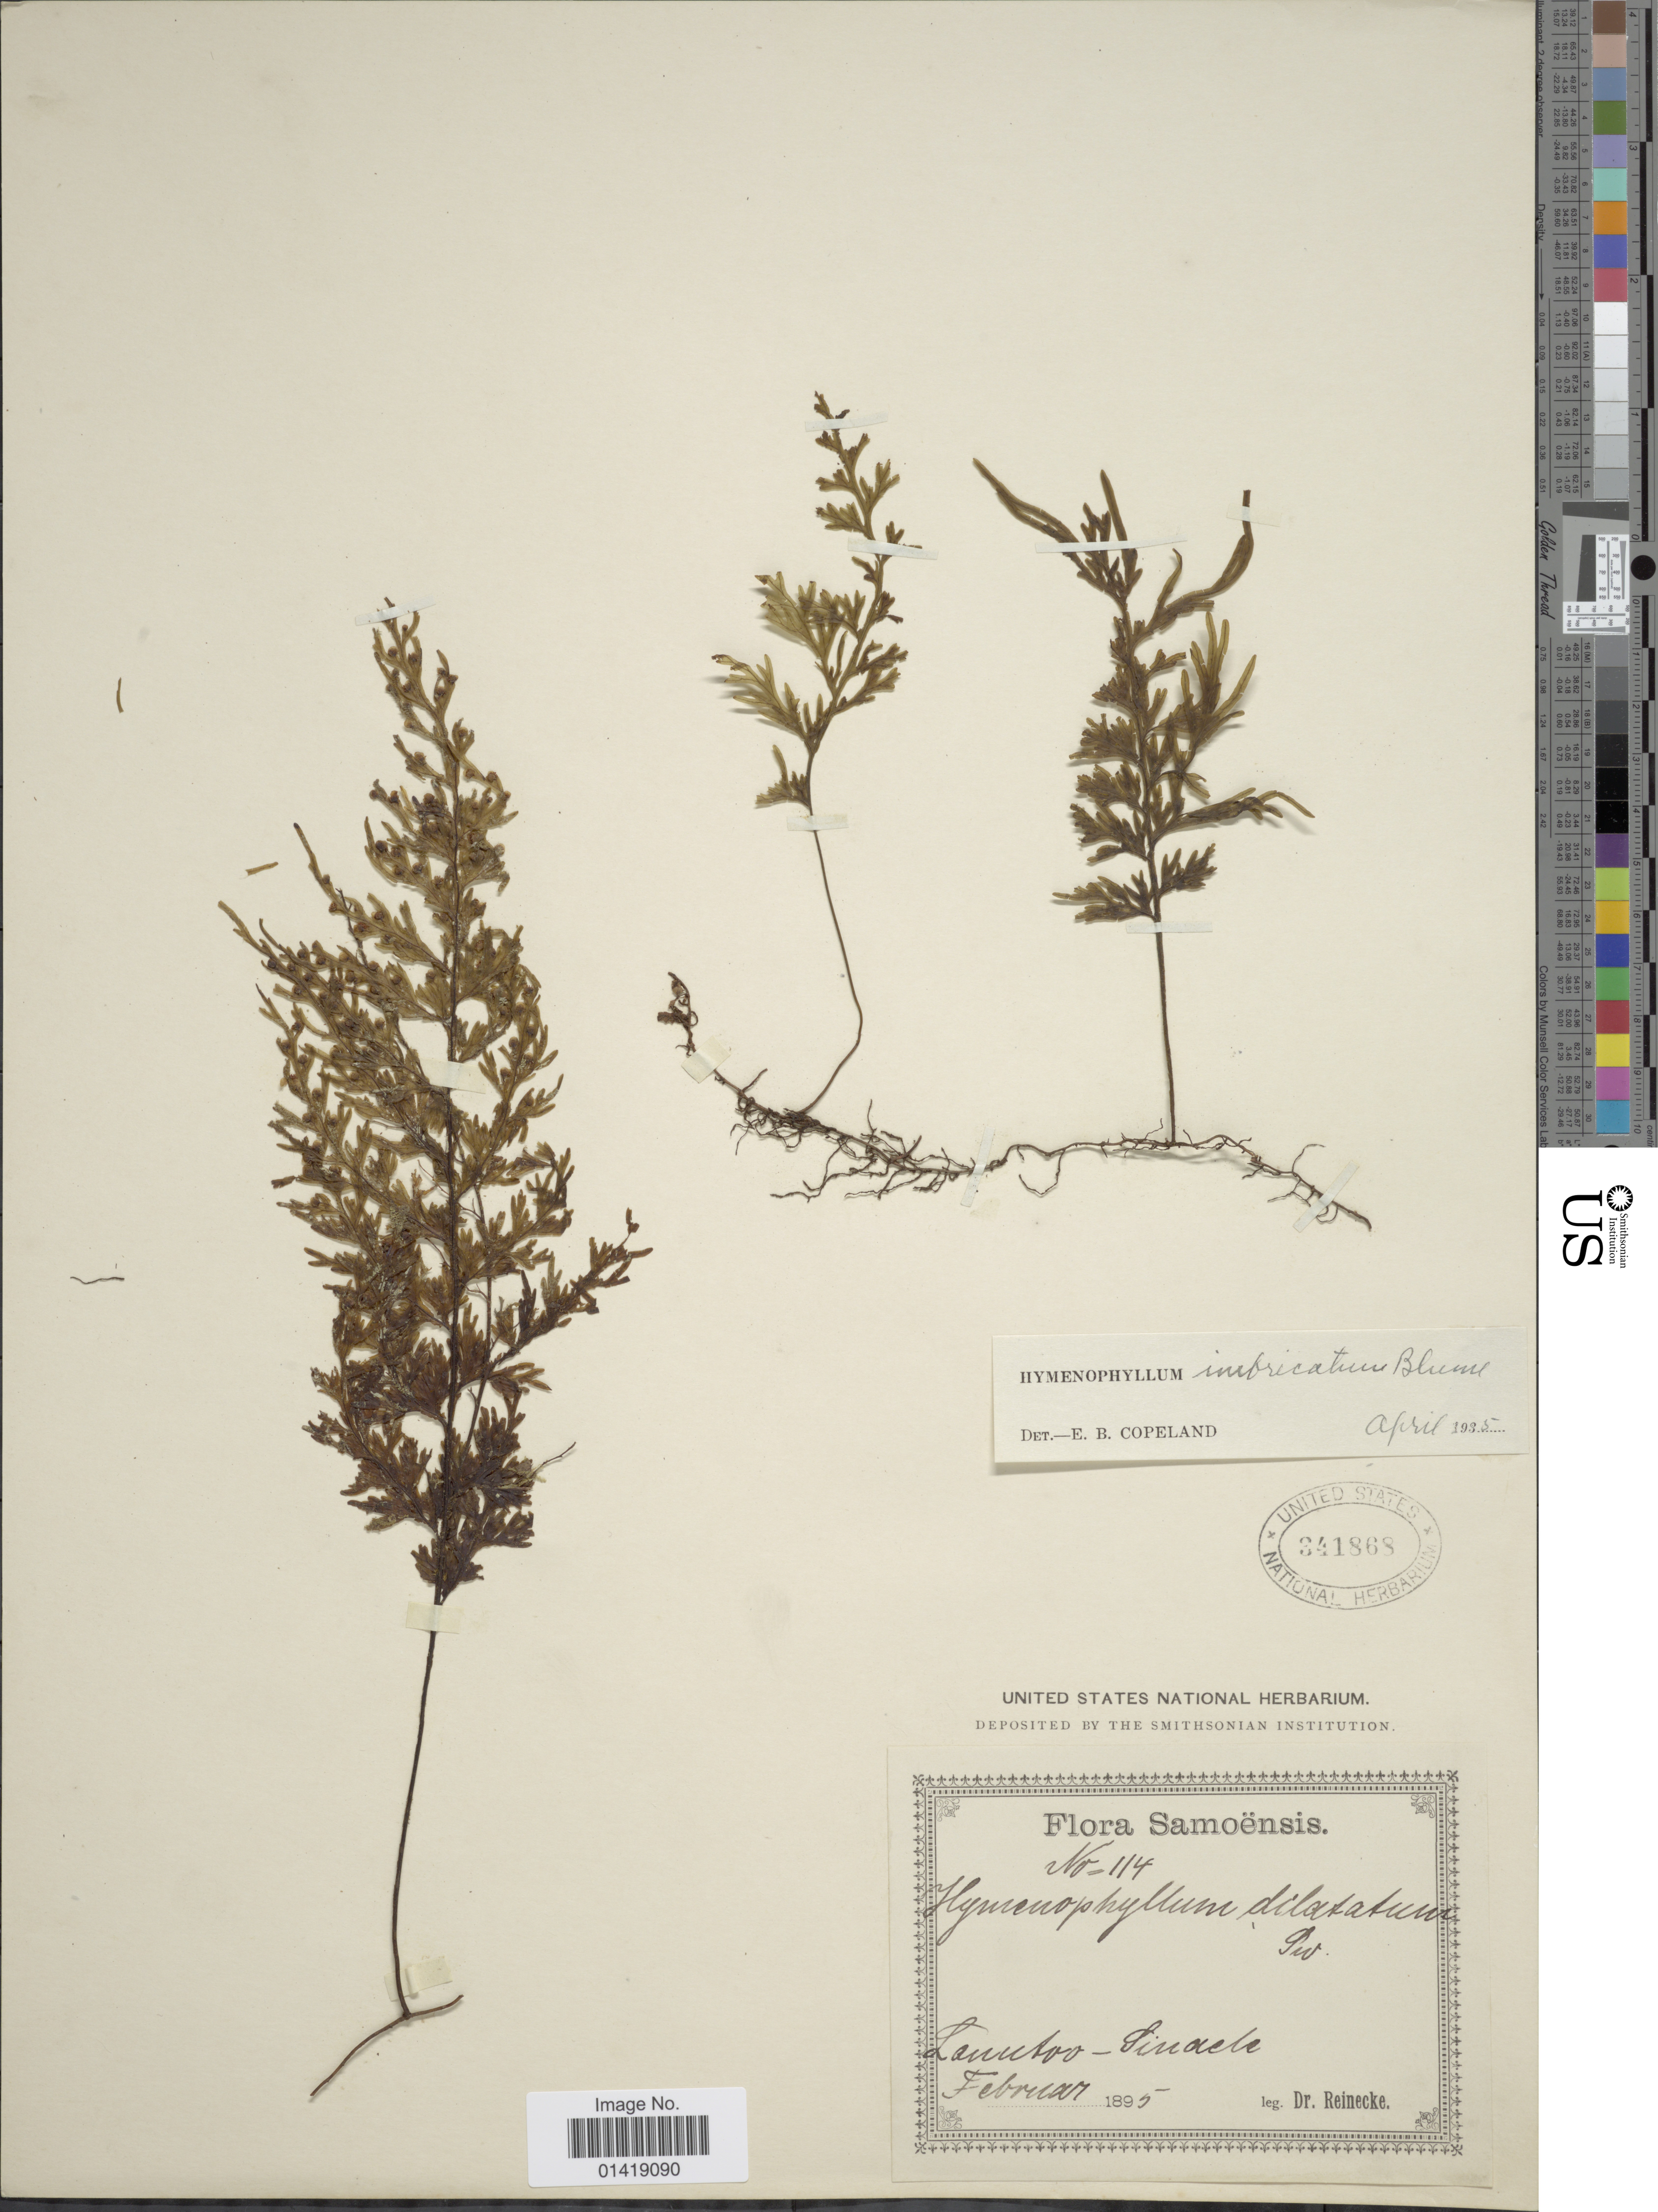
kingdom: Plantae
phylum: Tracheophyta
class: Polypodiopsida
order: Hymenophyllales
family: Hymenophyllaceae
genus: Hymenophyllum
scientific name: Hymenophyllum imbricatum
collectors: -- Reinecke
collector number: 114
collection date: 1895-02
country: American Samoa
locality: Lanntoo Sinacte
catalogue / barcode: US 341868